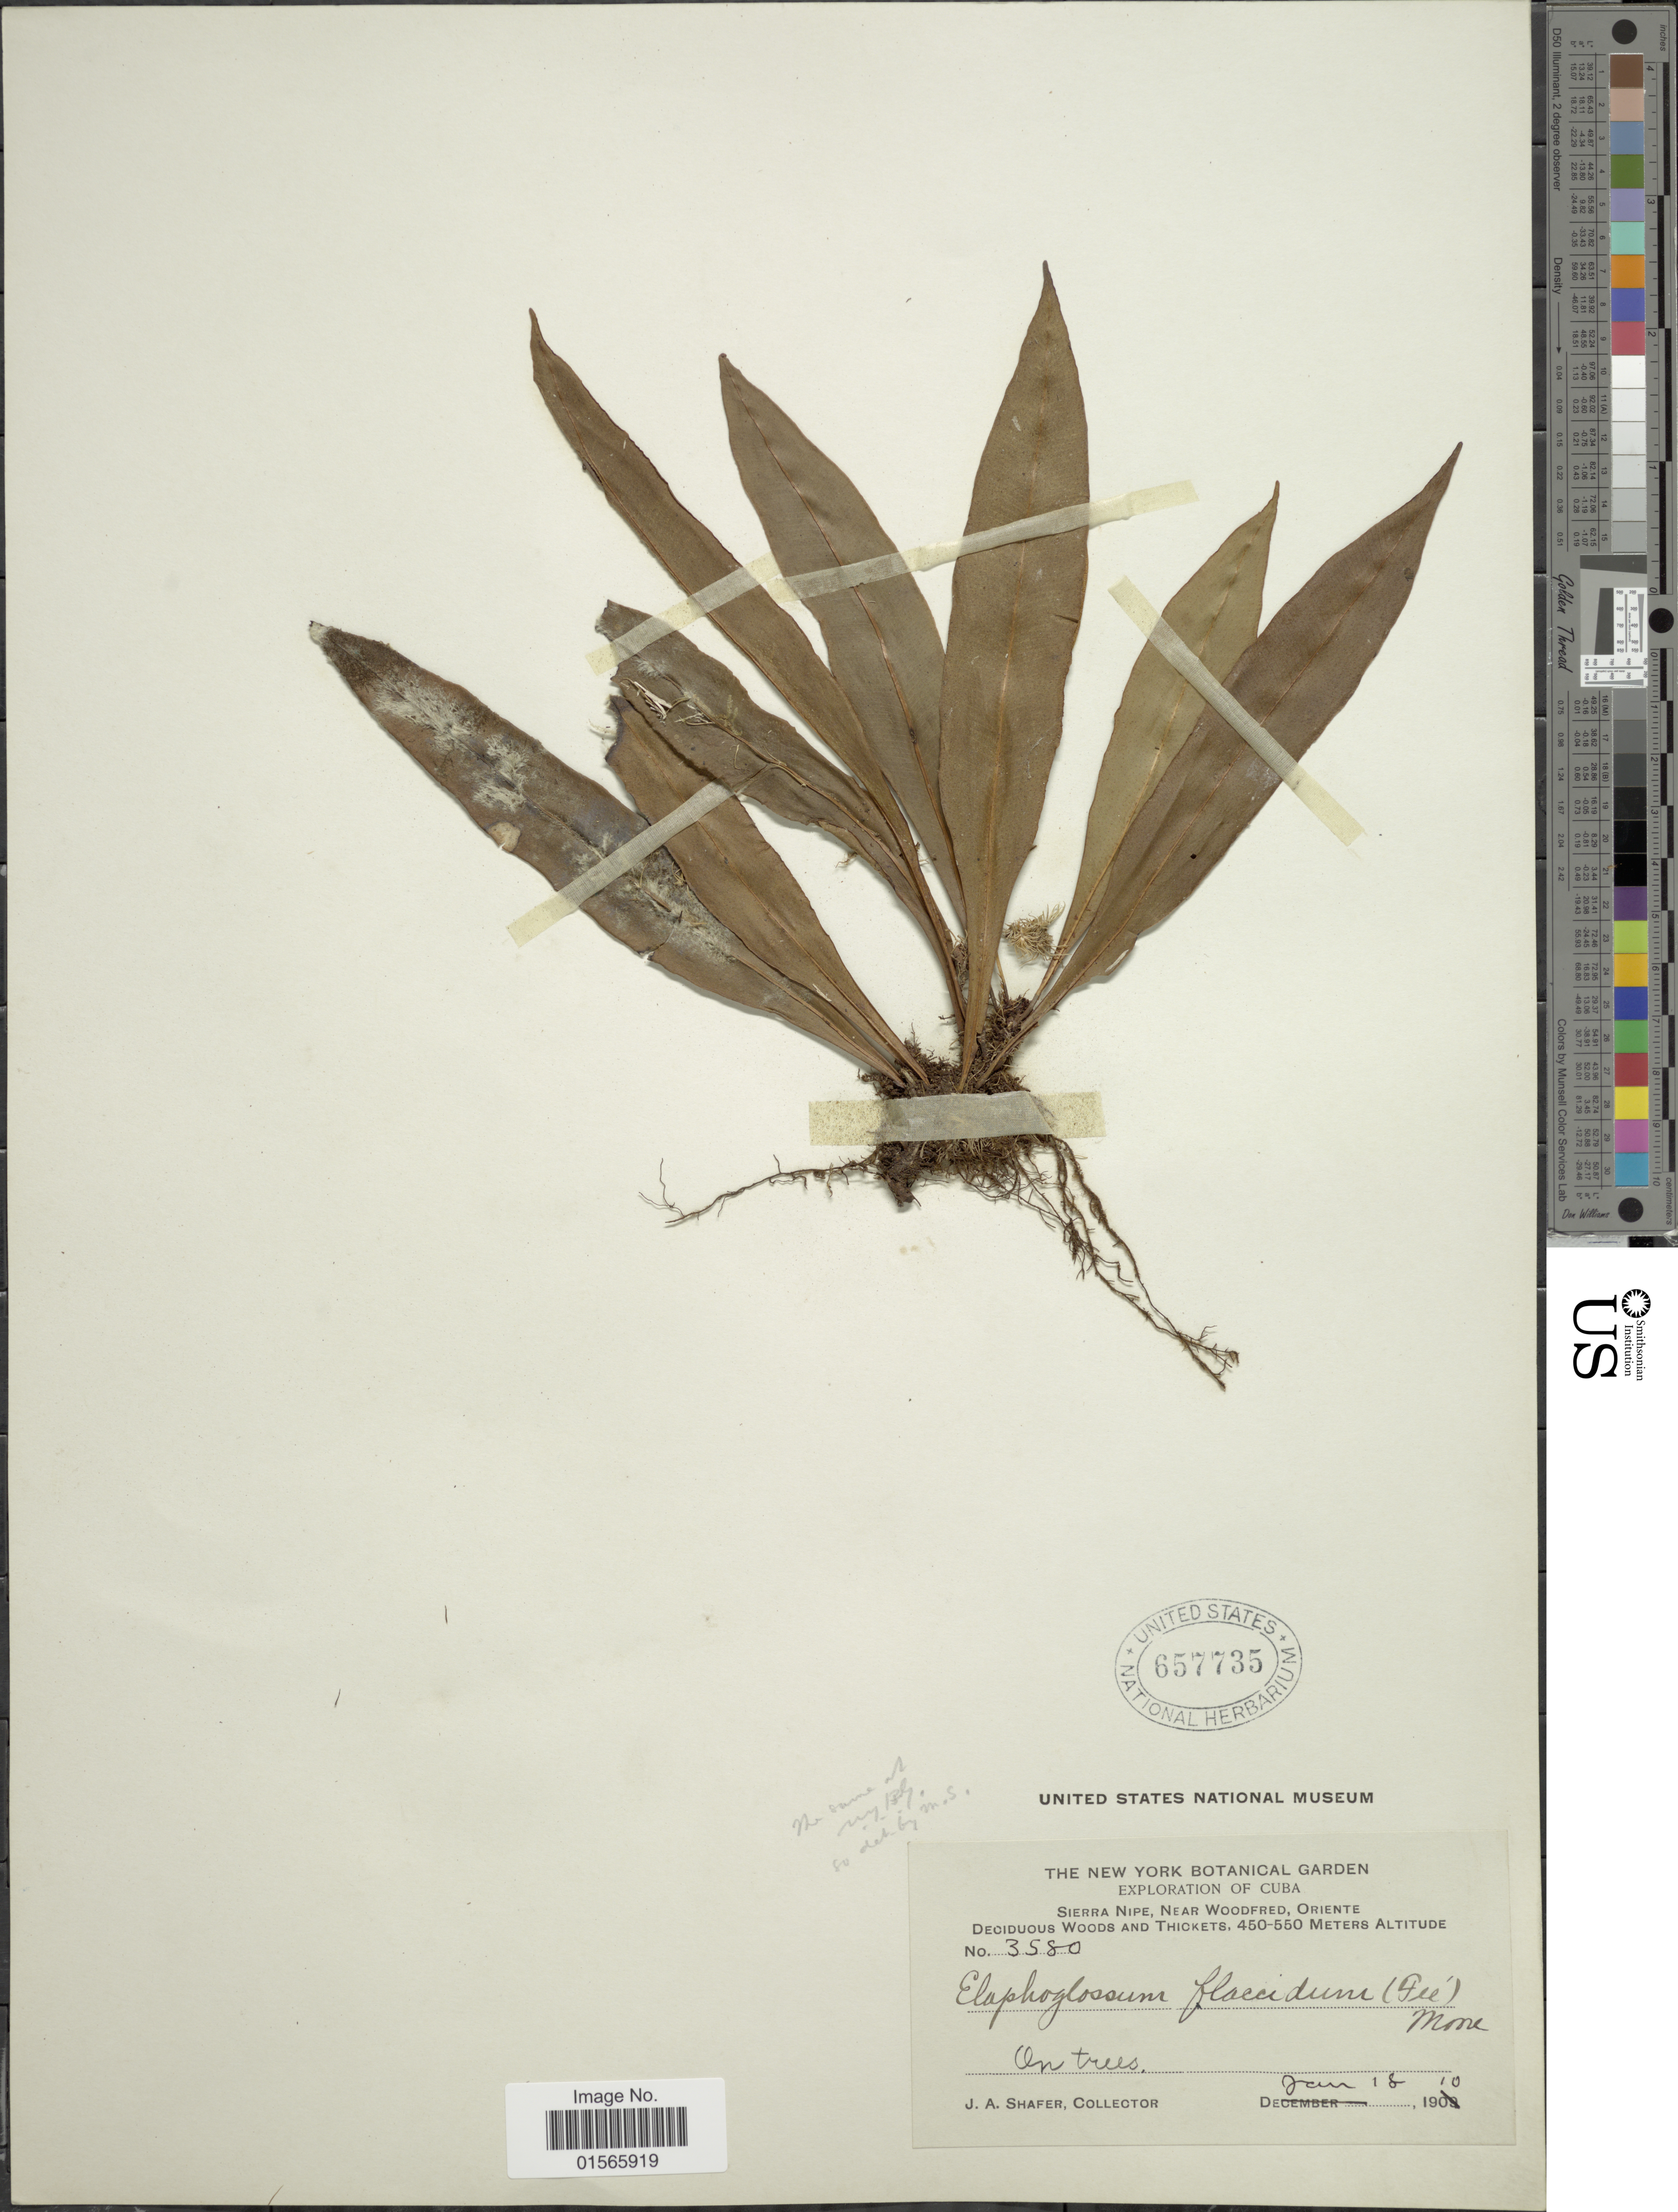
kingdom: Plantae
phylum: Tracheophyta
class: Polypodiopsida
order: Polypodiales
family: Dryopteridaceae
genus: Elaphoglossum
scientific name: Elaphoglossum rigidum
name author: (Aubl.) Urb.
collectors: J. A. Shafer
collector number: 3580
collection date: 1910-01-18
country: Cuba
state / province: Oriente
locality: Sierra Nipe, Near Woodfred, Deciduous Woods and Thickets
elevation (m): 450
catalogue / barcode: US 657735